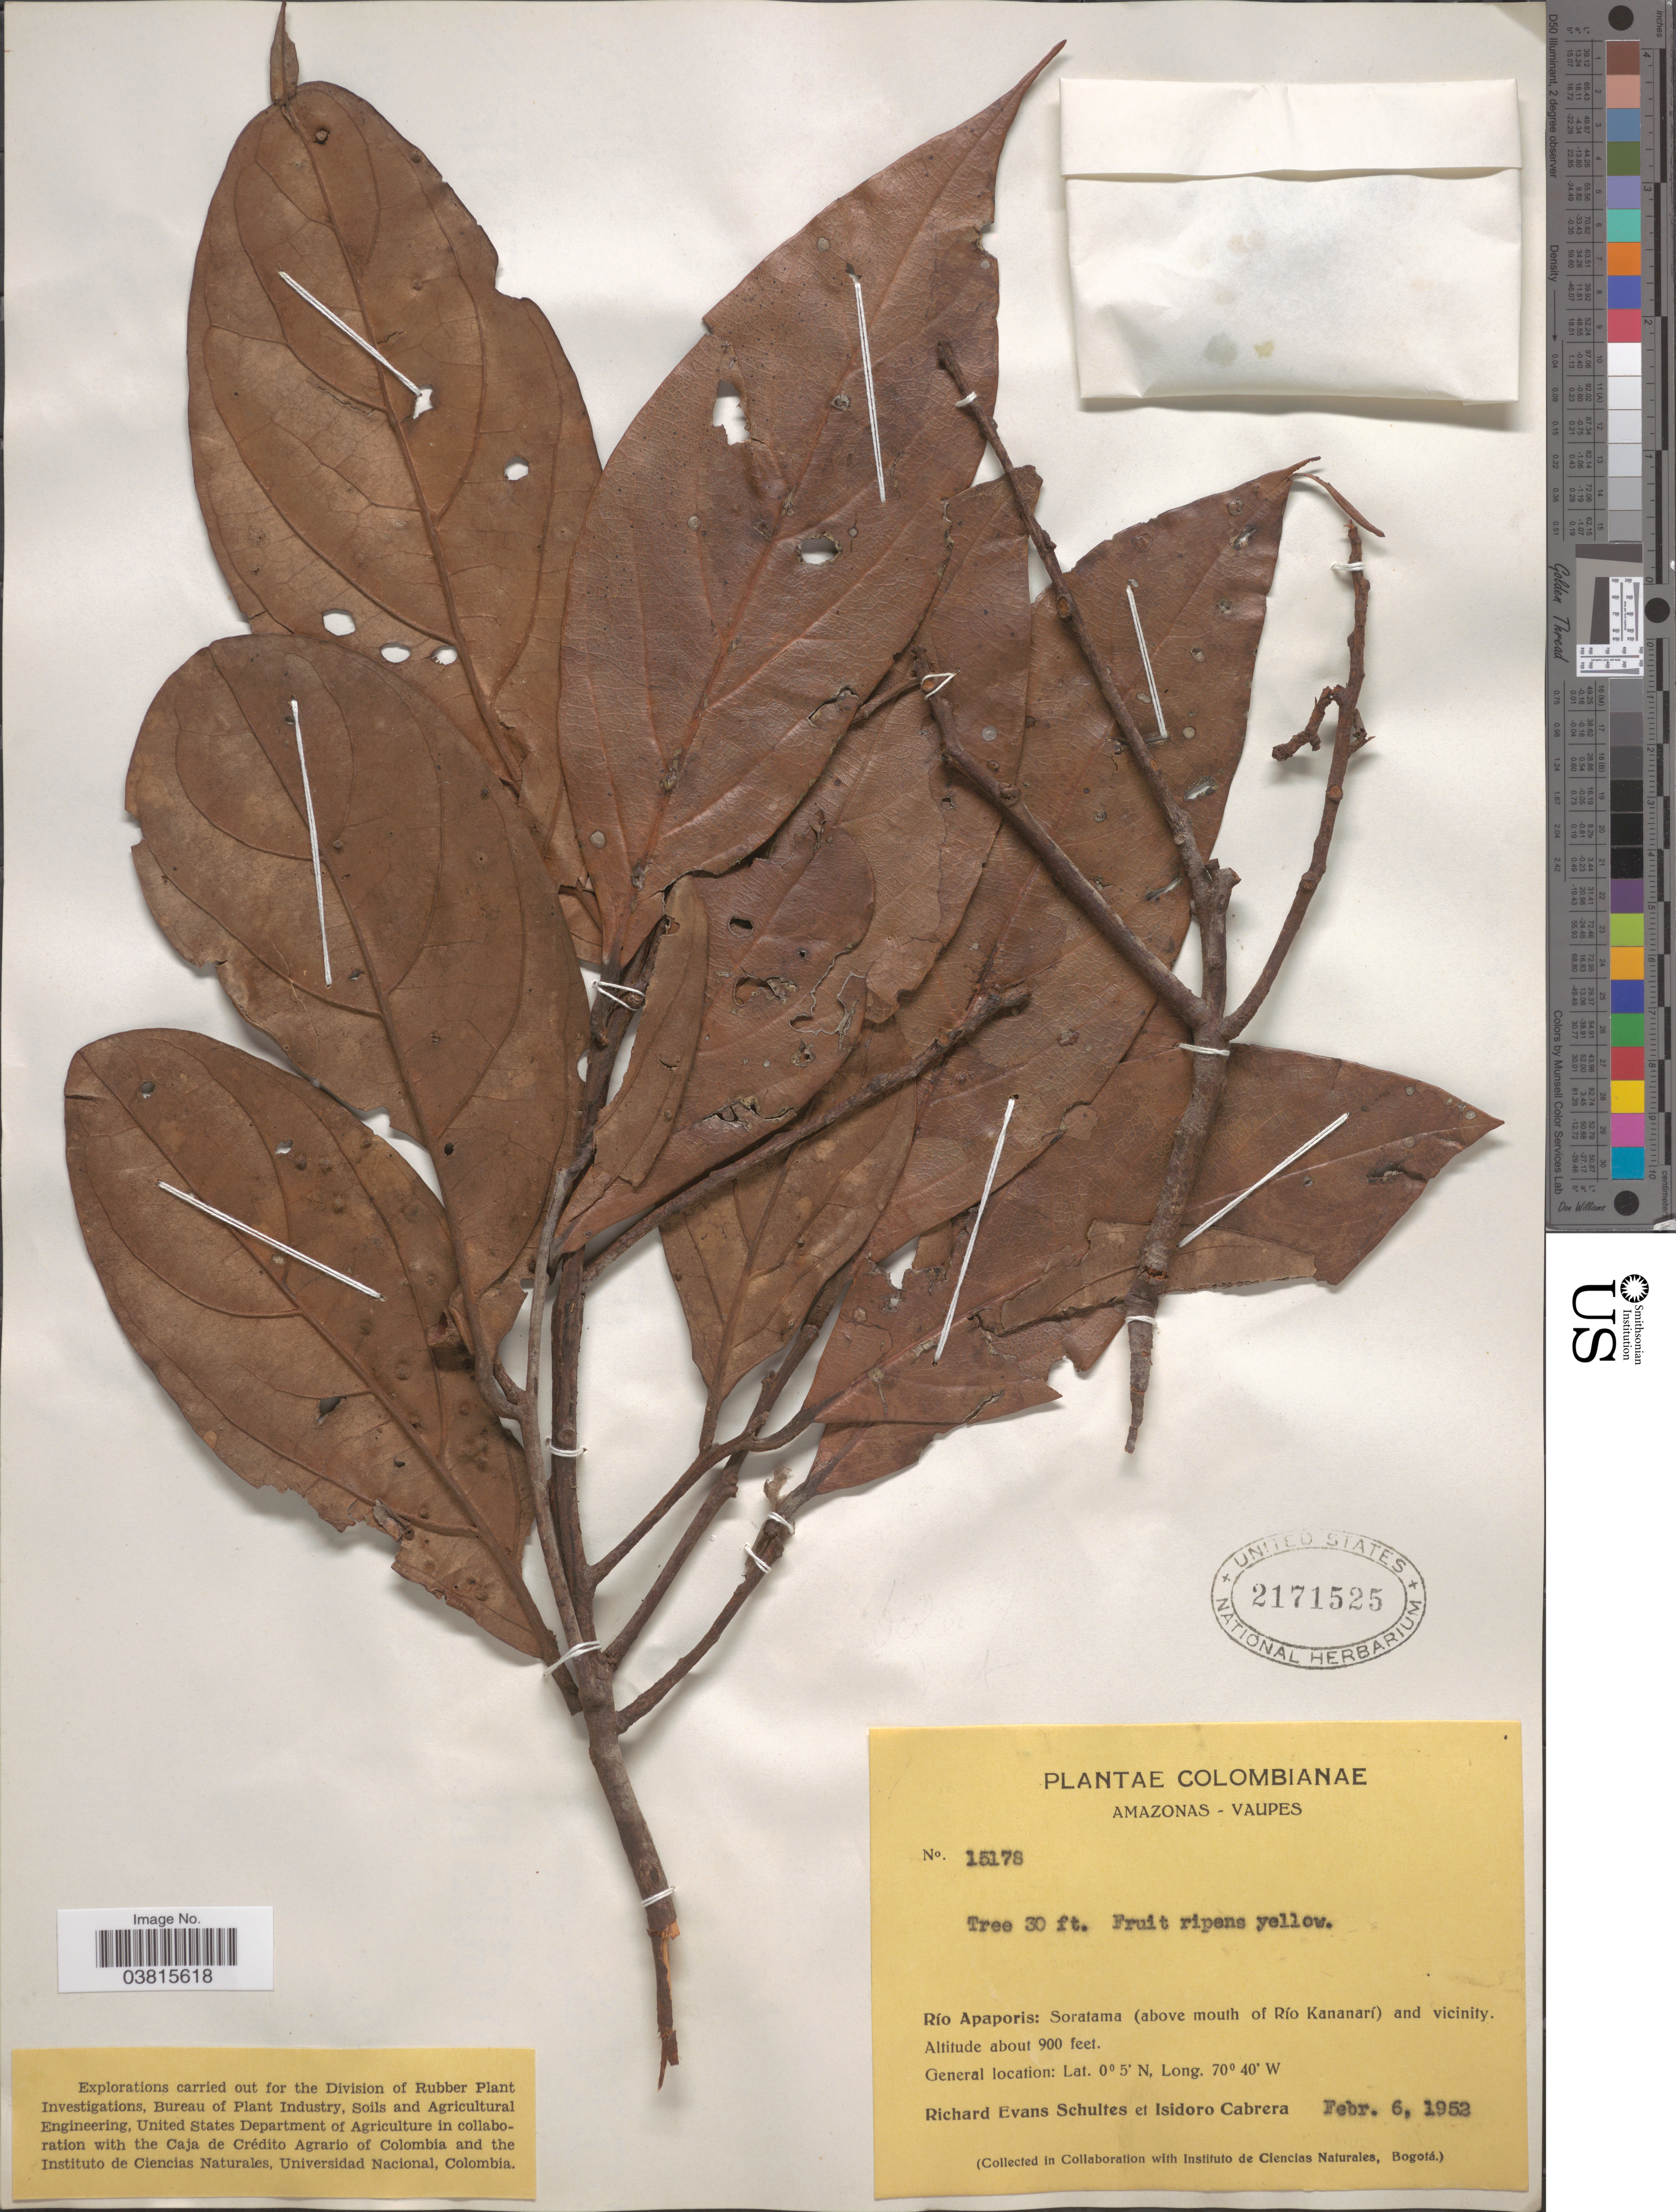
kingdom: Plantae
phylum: Tracheophyta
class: Magnoliopsida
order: Laurales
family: Lauraceae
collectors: R. E. Schultes & I. Cabrera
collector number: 15178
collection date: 1952-02-06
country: Colombia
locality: Amazonas-Vaupes. Río Apaporis: Soratama (above mouth of Río Kananarí) and vicinity.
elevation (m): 274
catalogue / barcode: US 2171525